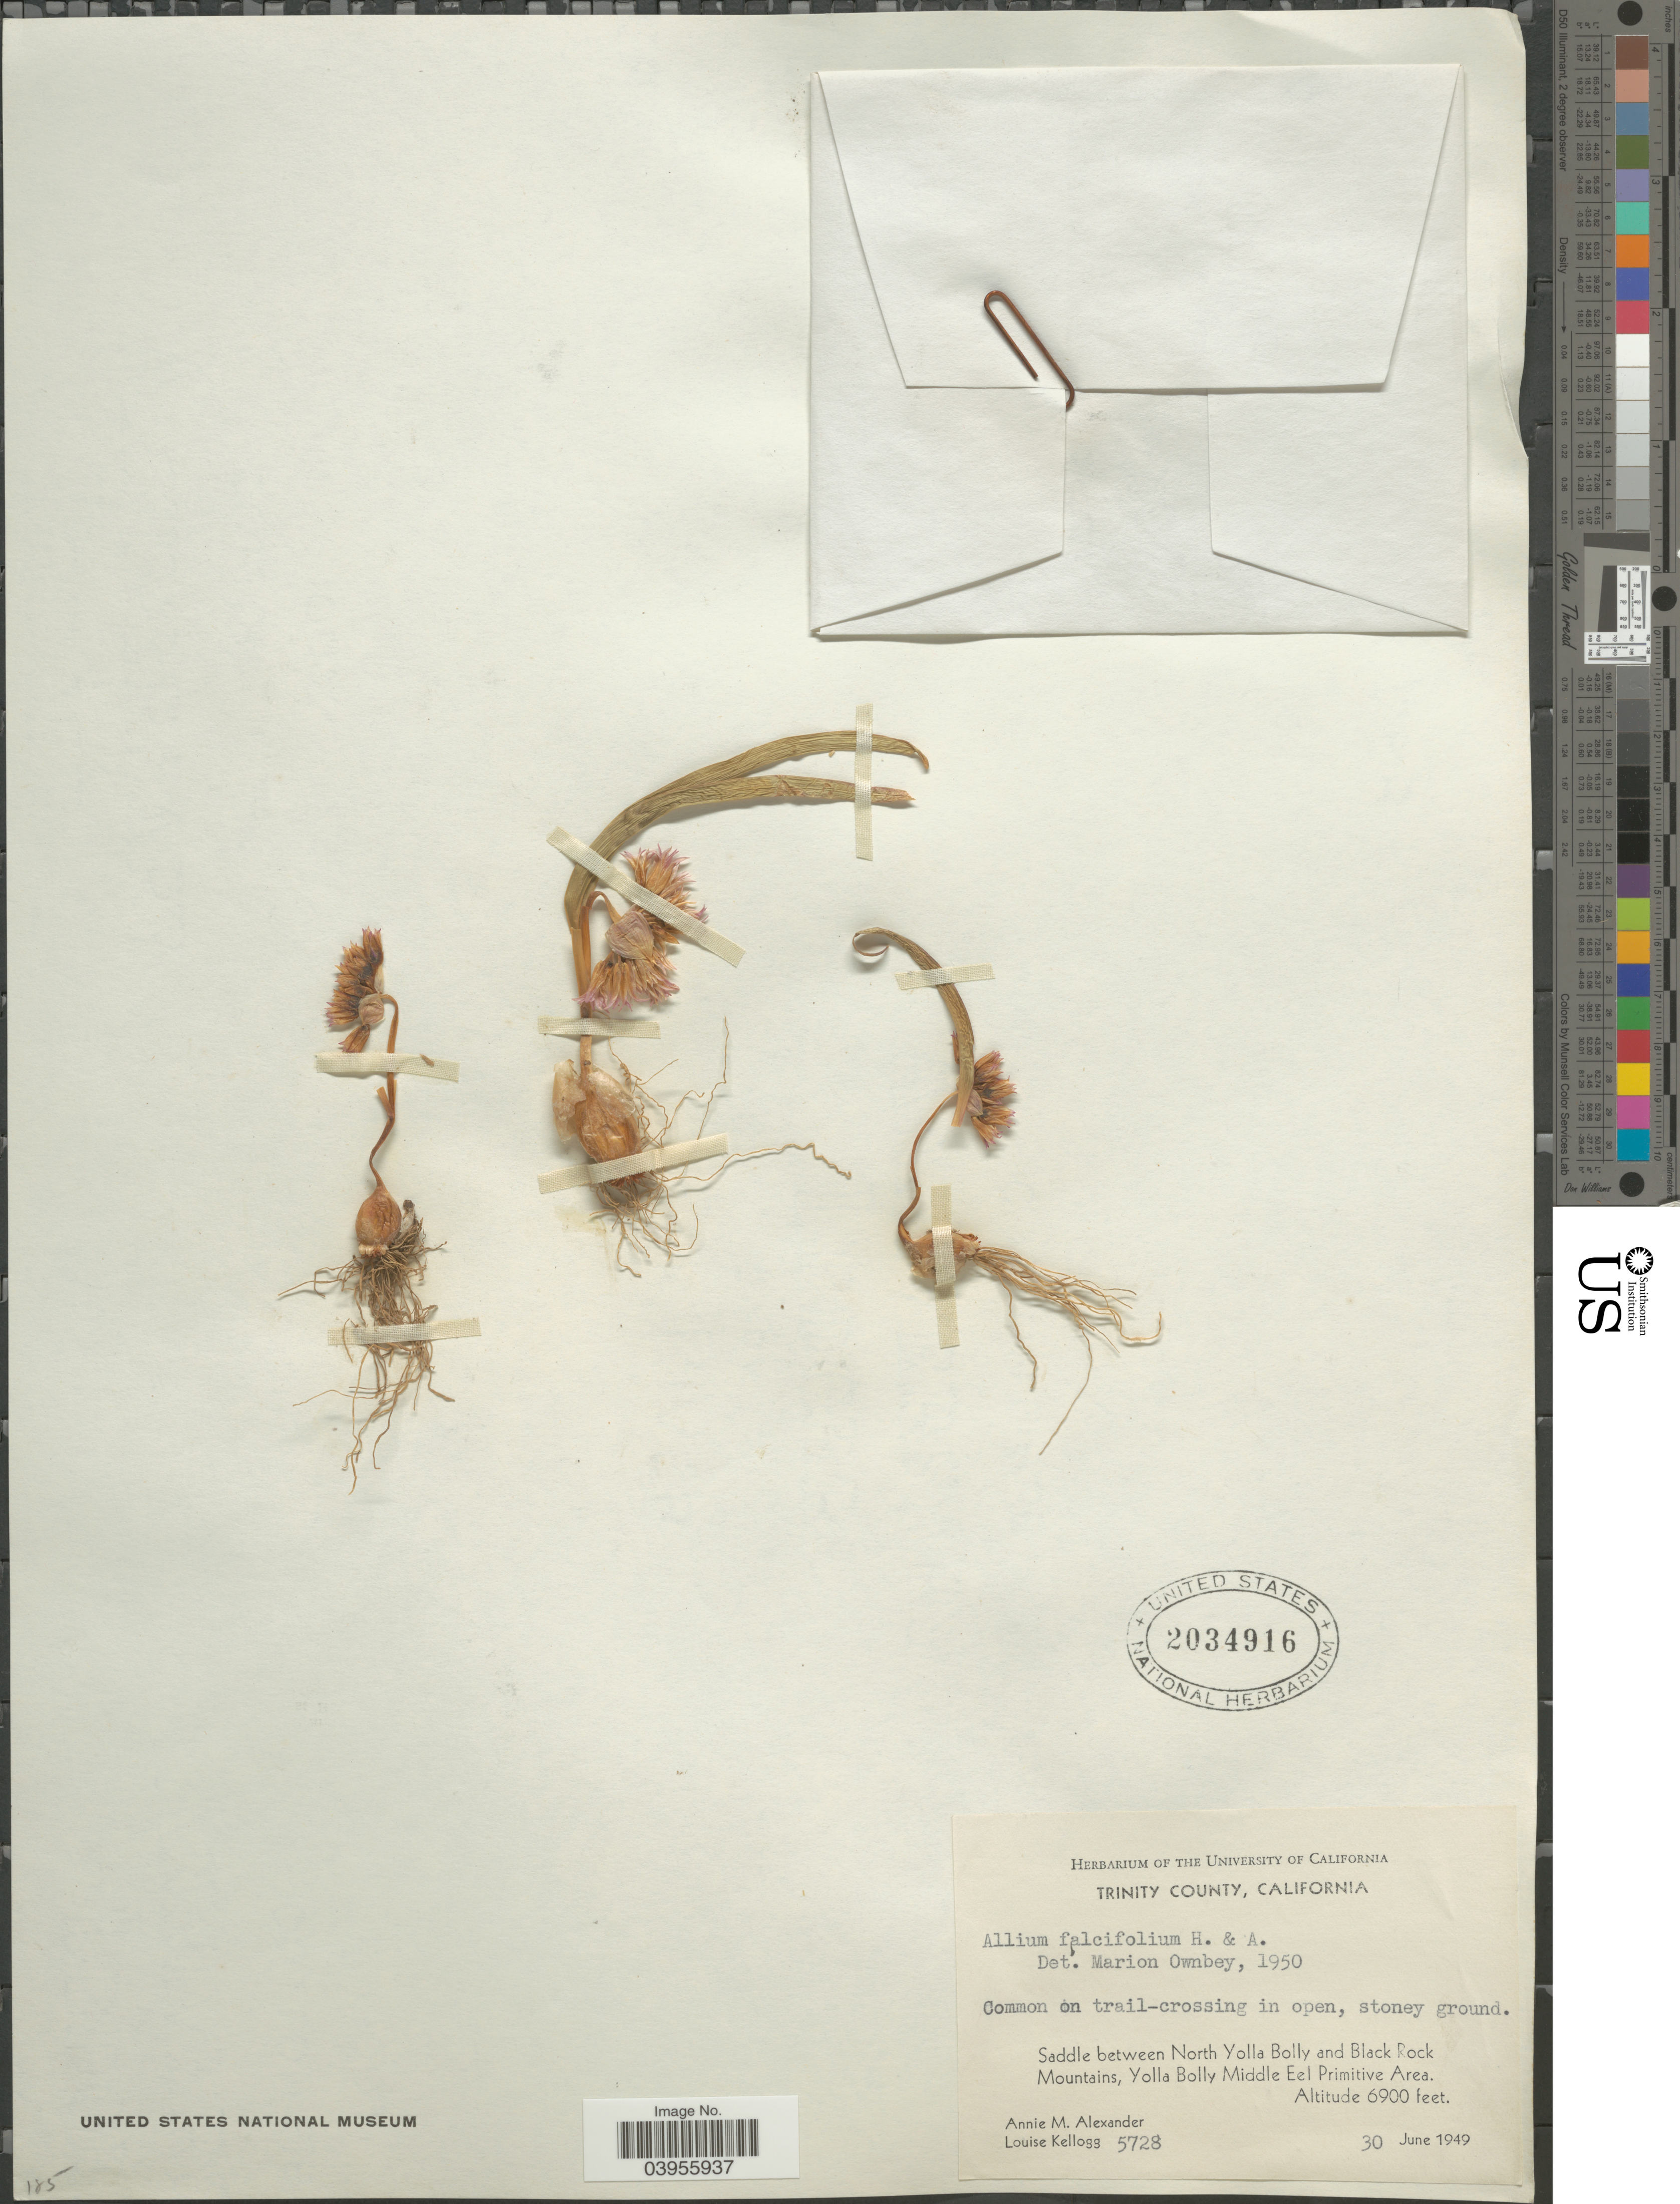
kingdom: Plantae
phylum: Tracheophyta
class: Liliopsida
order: Asparagales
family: Amaryllidaceae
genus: Allium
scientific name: Allium falcifolium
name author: Hook. & Arn.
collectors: A. M. Alexander & L. Kellogg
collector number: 5728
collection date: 1949-06-30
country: United States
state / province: California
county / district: Trinity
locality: Trinity County. Saddle between North Yolla Bolly and Black Rock Mountains, Yolla Bolly Middle Eel Primitive Area.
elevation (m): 2103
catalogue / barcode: US 2034916